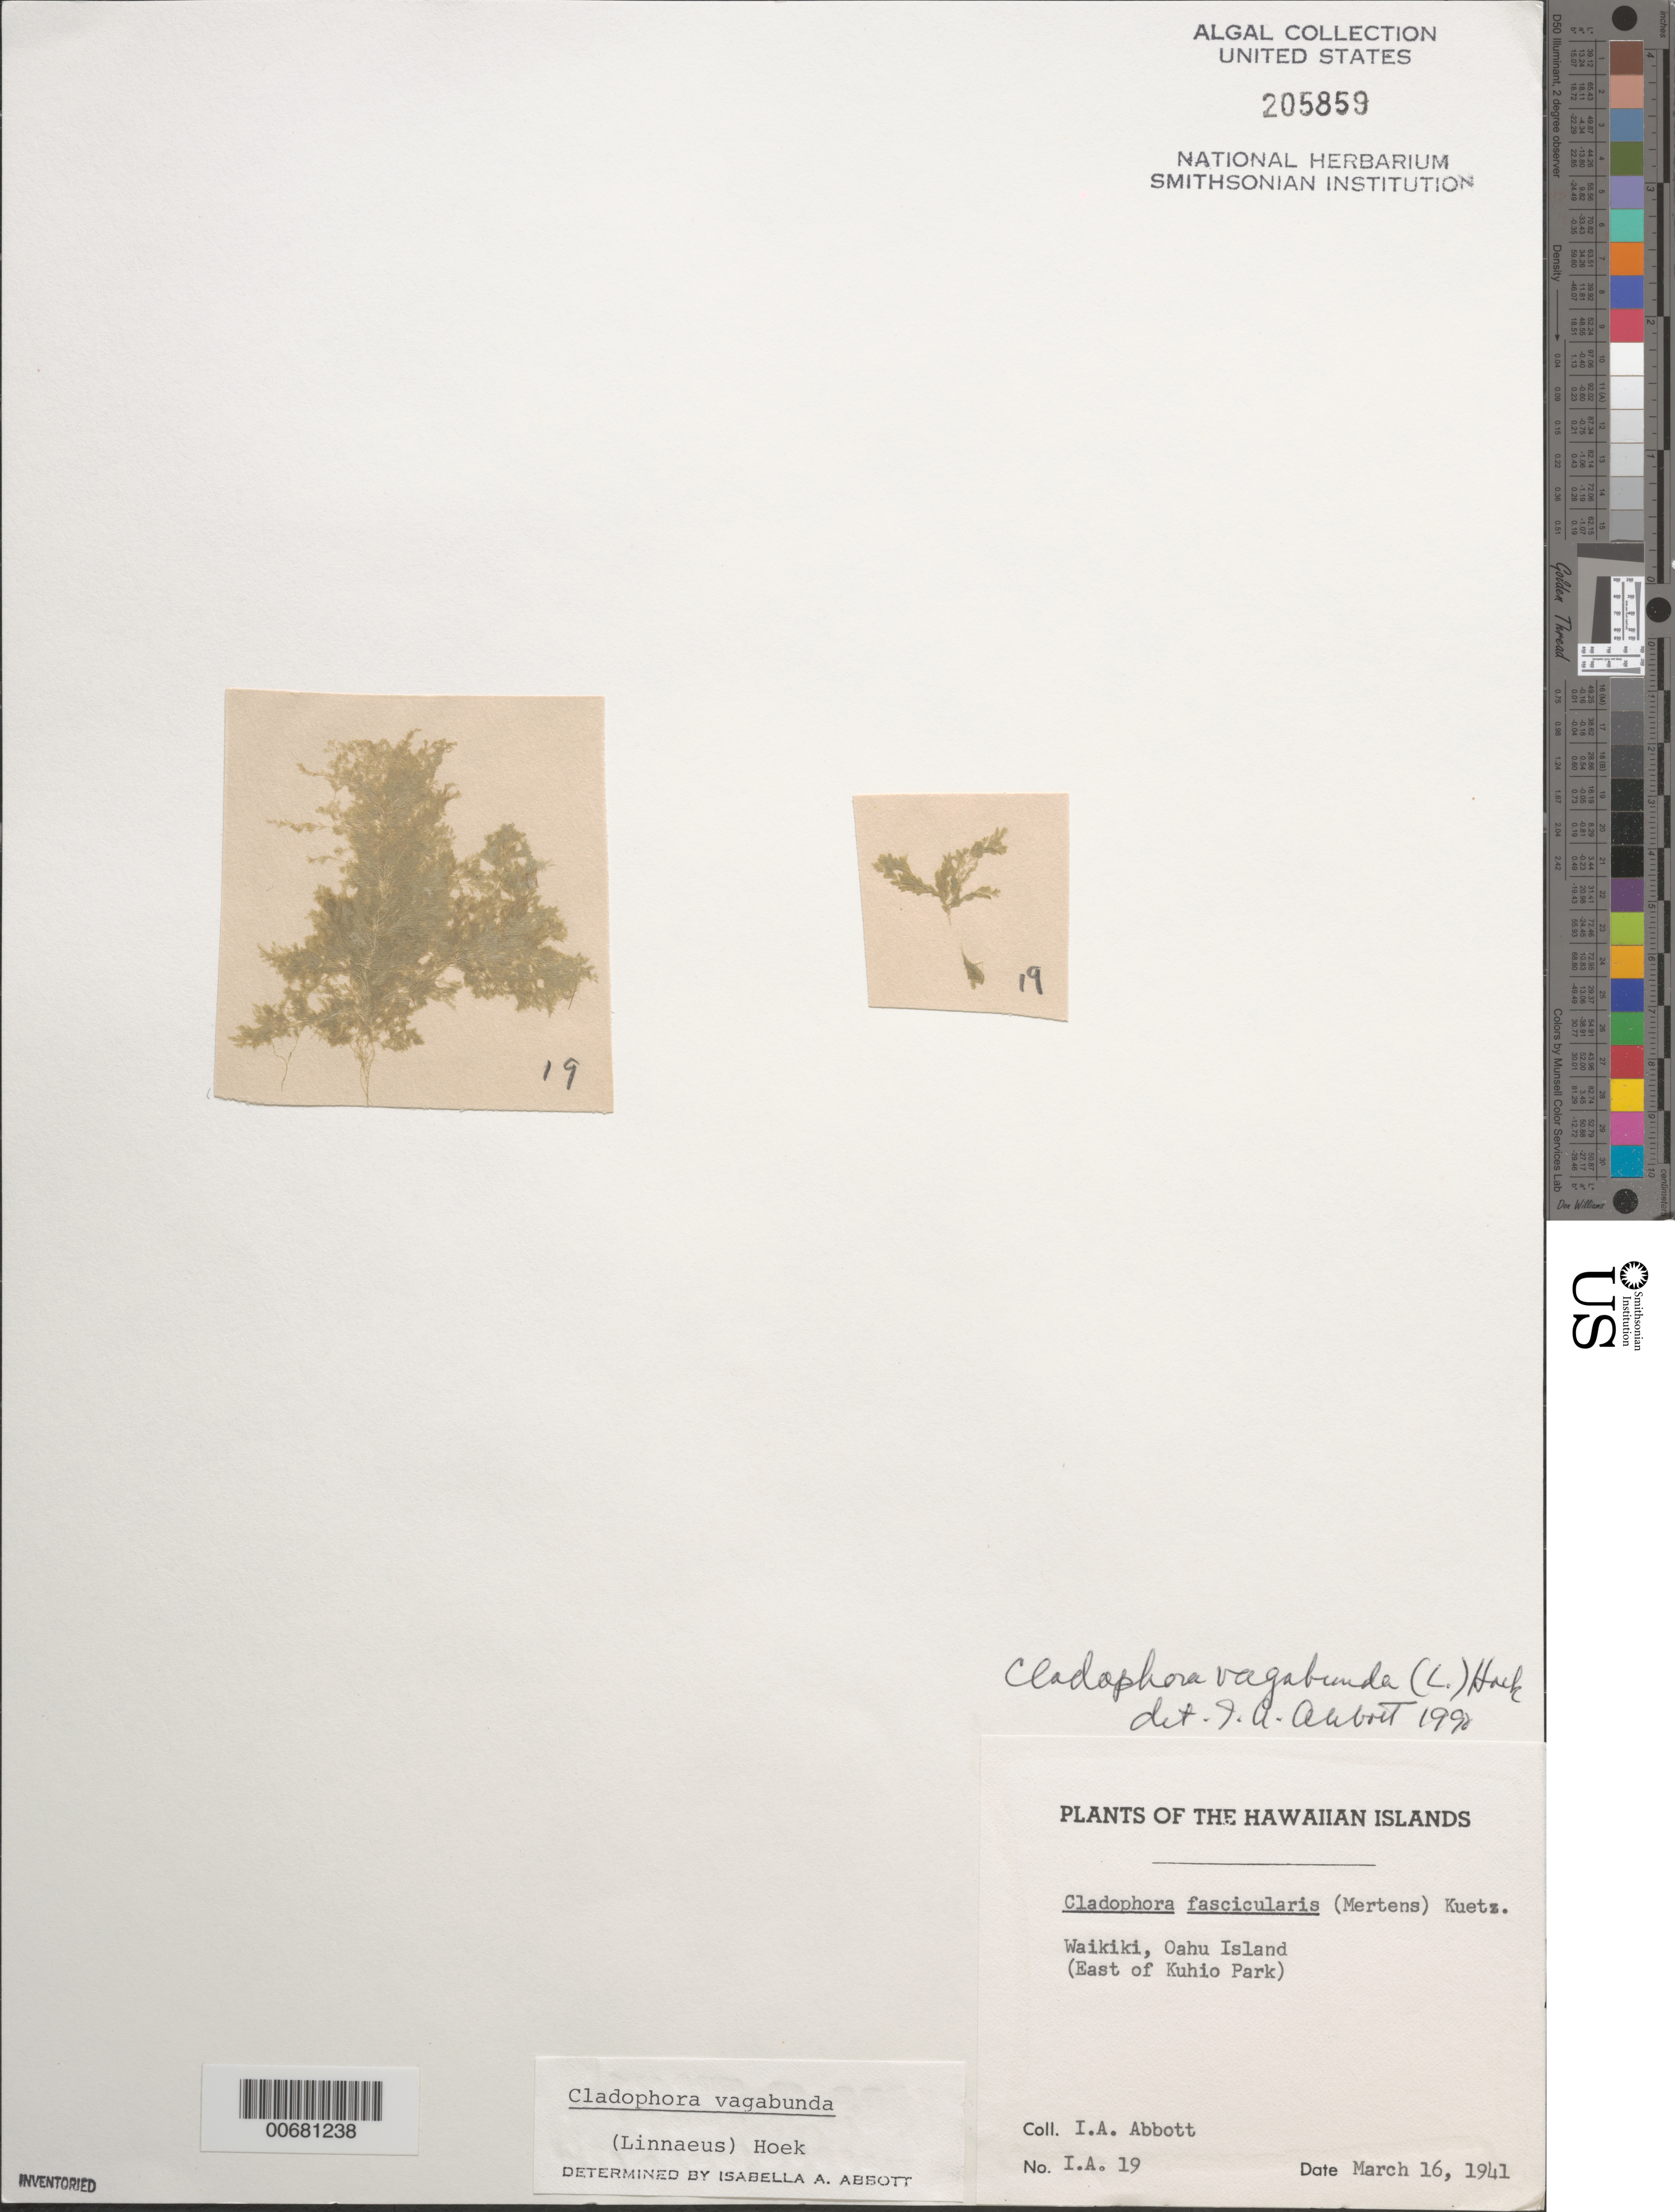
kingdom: Plantae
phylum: Chlorophyta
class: Ulvophyceae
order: Cladophorales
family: Cladophoraceae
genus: Cladophora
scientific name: Cladophora vagabunda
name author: (L.) C. Hoek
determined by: Abbott, Isabella A.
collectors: I. A. Abbott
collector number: IAA 19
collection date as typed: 16 Mar 1941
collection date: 1941-03-16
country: United States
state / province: Hawaii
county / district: Honolulu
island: Oahu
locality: Waikiki, east of Kuhio Park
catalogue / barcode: US 205859